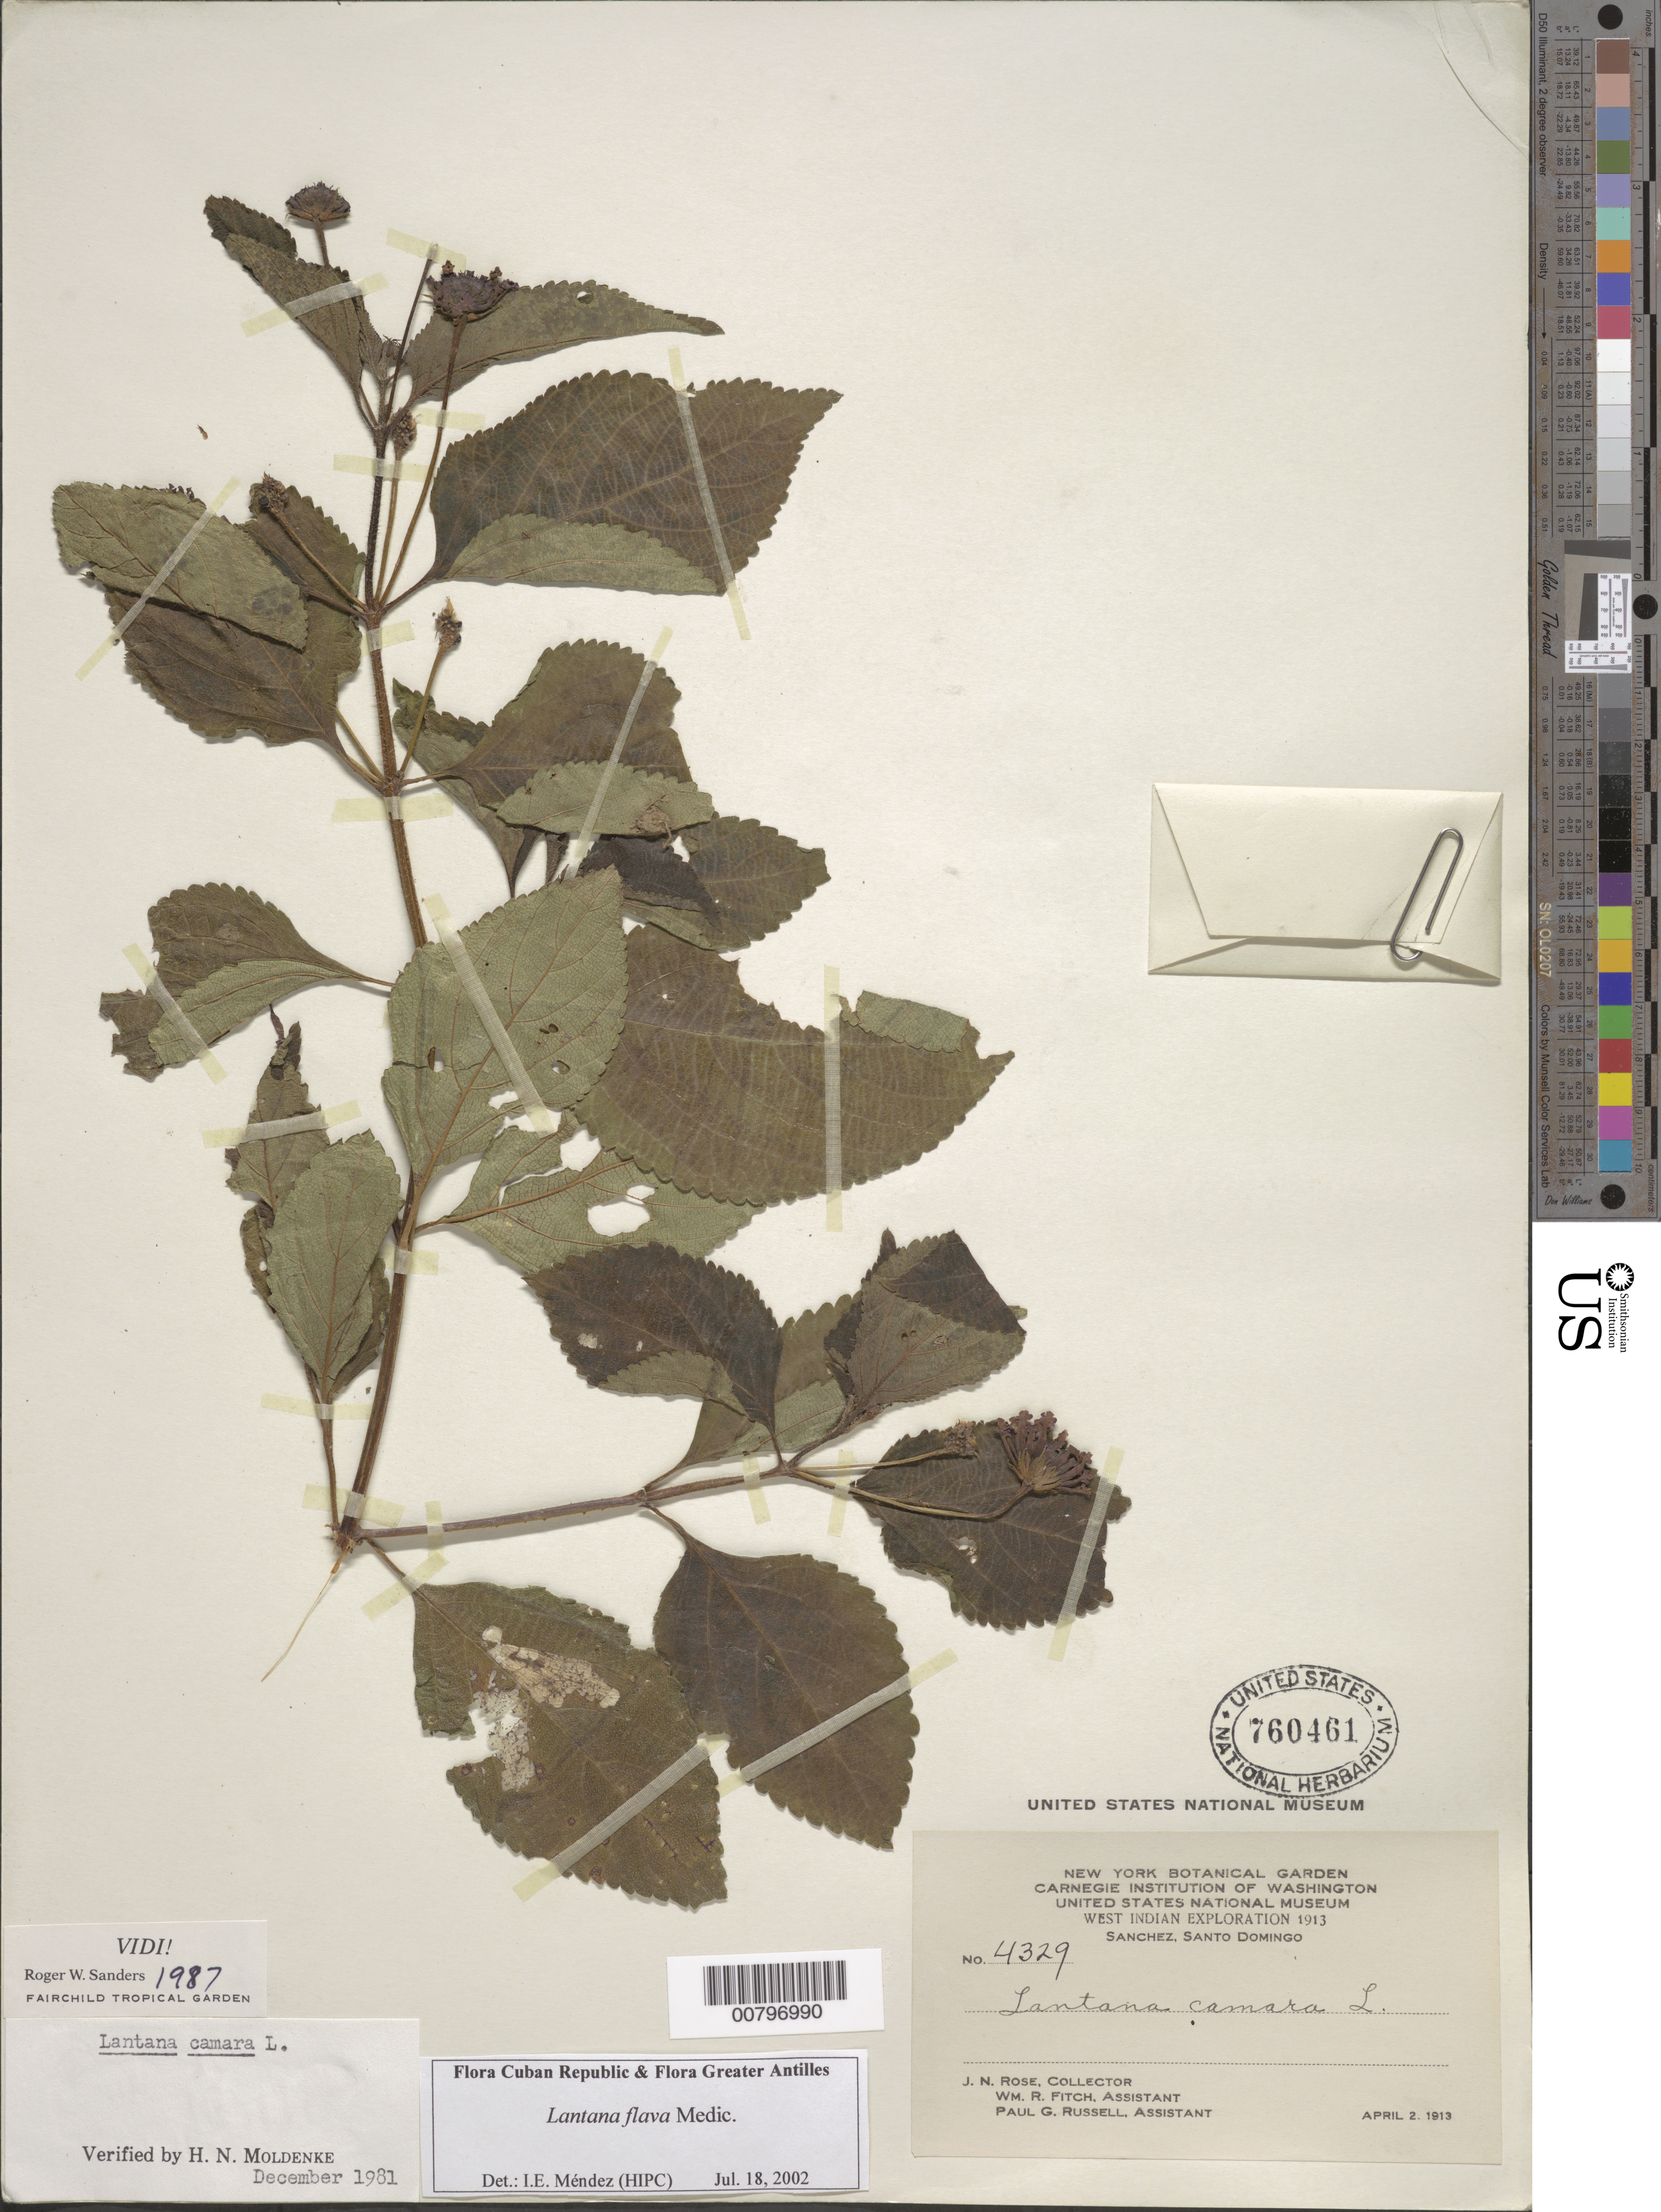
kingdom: Plantae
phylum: Tracheophyta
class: Magnoliopsida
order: Lamiales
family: Verbenaceae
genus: Lantana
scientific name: Lantana flava f. sandersii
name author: I.E. Méndez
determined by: Méndez, Isidro E., (HIPC)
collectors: J. N. Rose, W. R. Fitch & P. G. Russell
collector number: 4329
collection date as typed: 02 Apr 1913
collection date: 1913-04-02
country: Dominican Republic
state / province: Sanchez Ramirez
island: Hispaniola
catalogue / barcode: US 760461